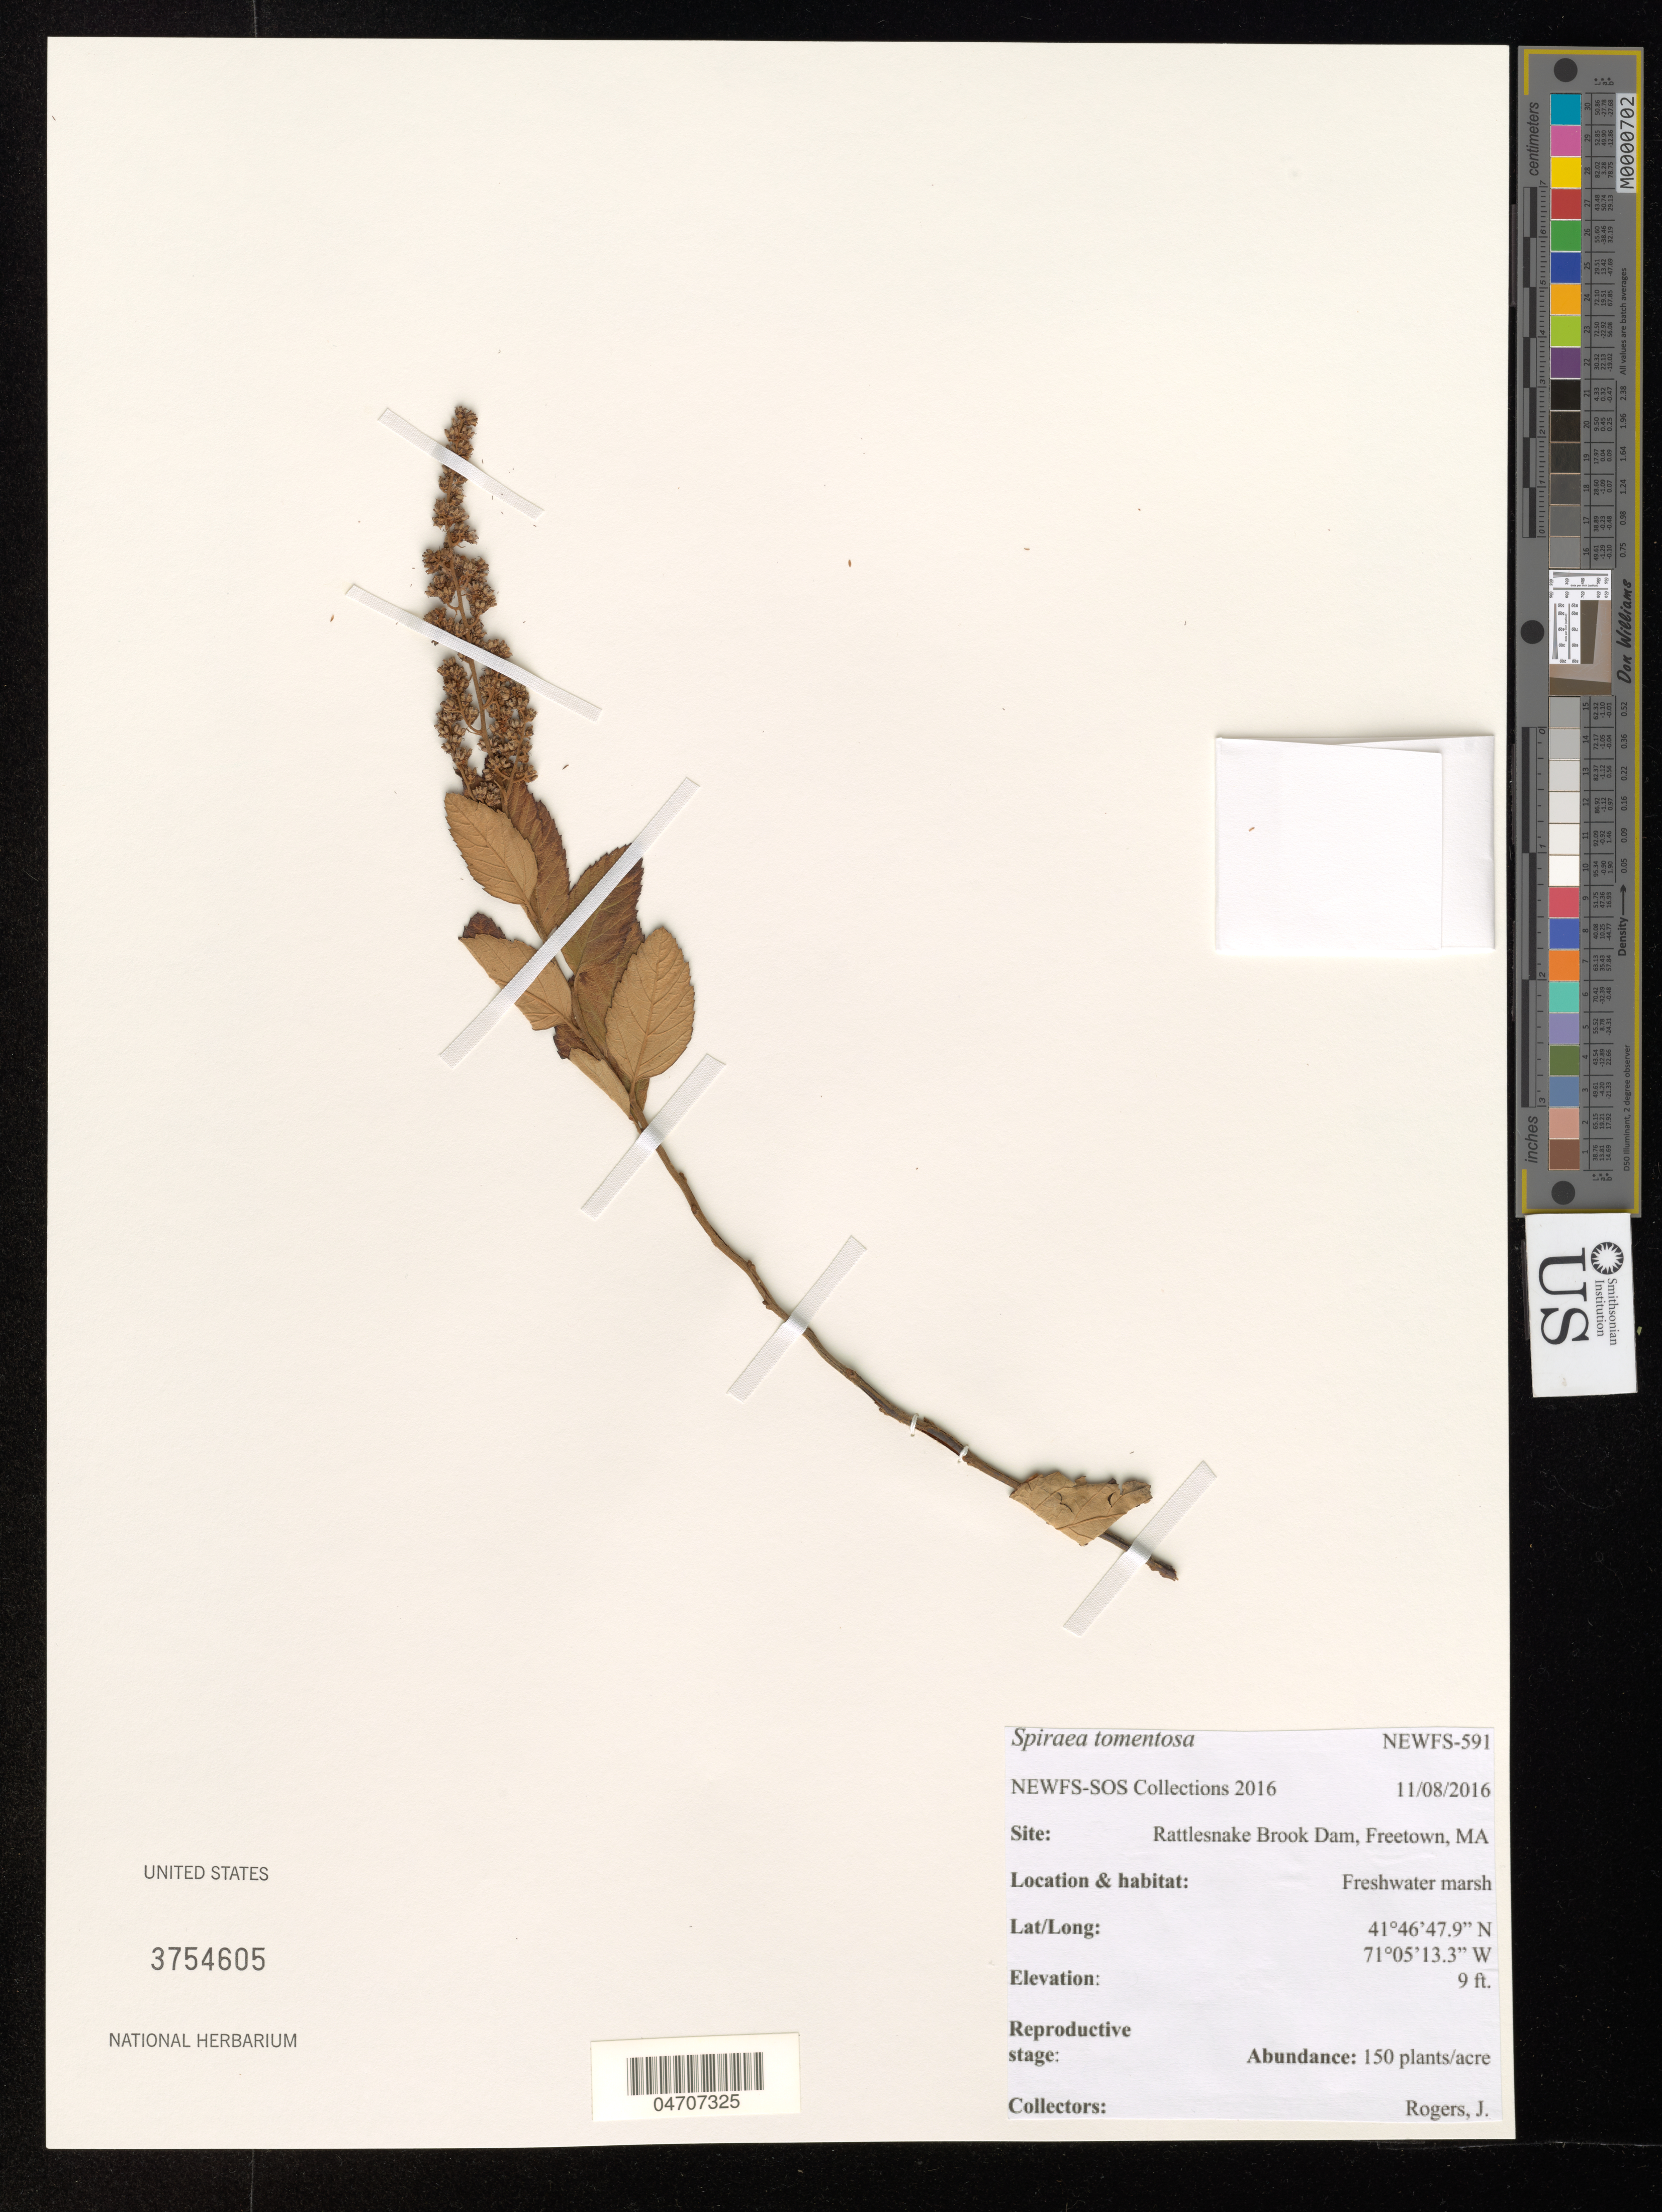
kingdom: Plantae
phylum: Tracheophyta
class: Magnoliopsida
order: Rosales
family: Rosaceae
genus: Spiraea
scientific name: Spiraea tomentosa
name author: L.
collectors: J. Rogers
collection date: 2016-11-08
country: United States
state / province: Massachusetts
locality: Site: Rattlesnake Brook Dam, Freetown, MA.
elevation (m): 3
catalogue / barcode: US 3754605